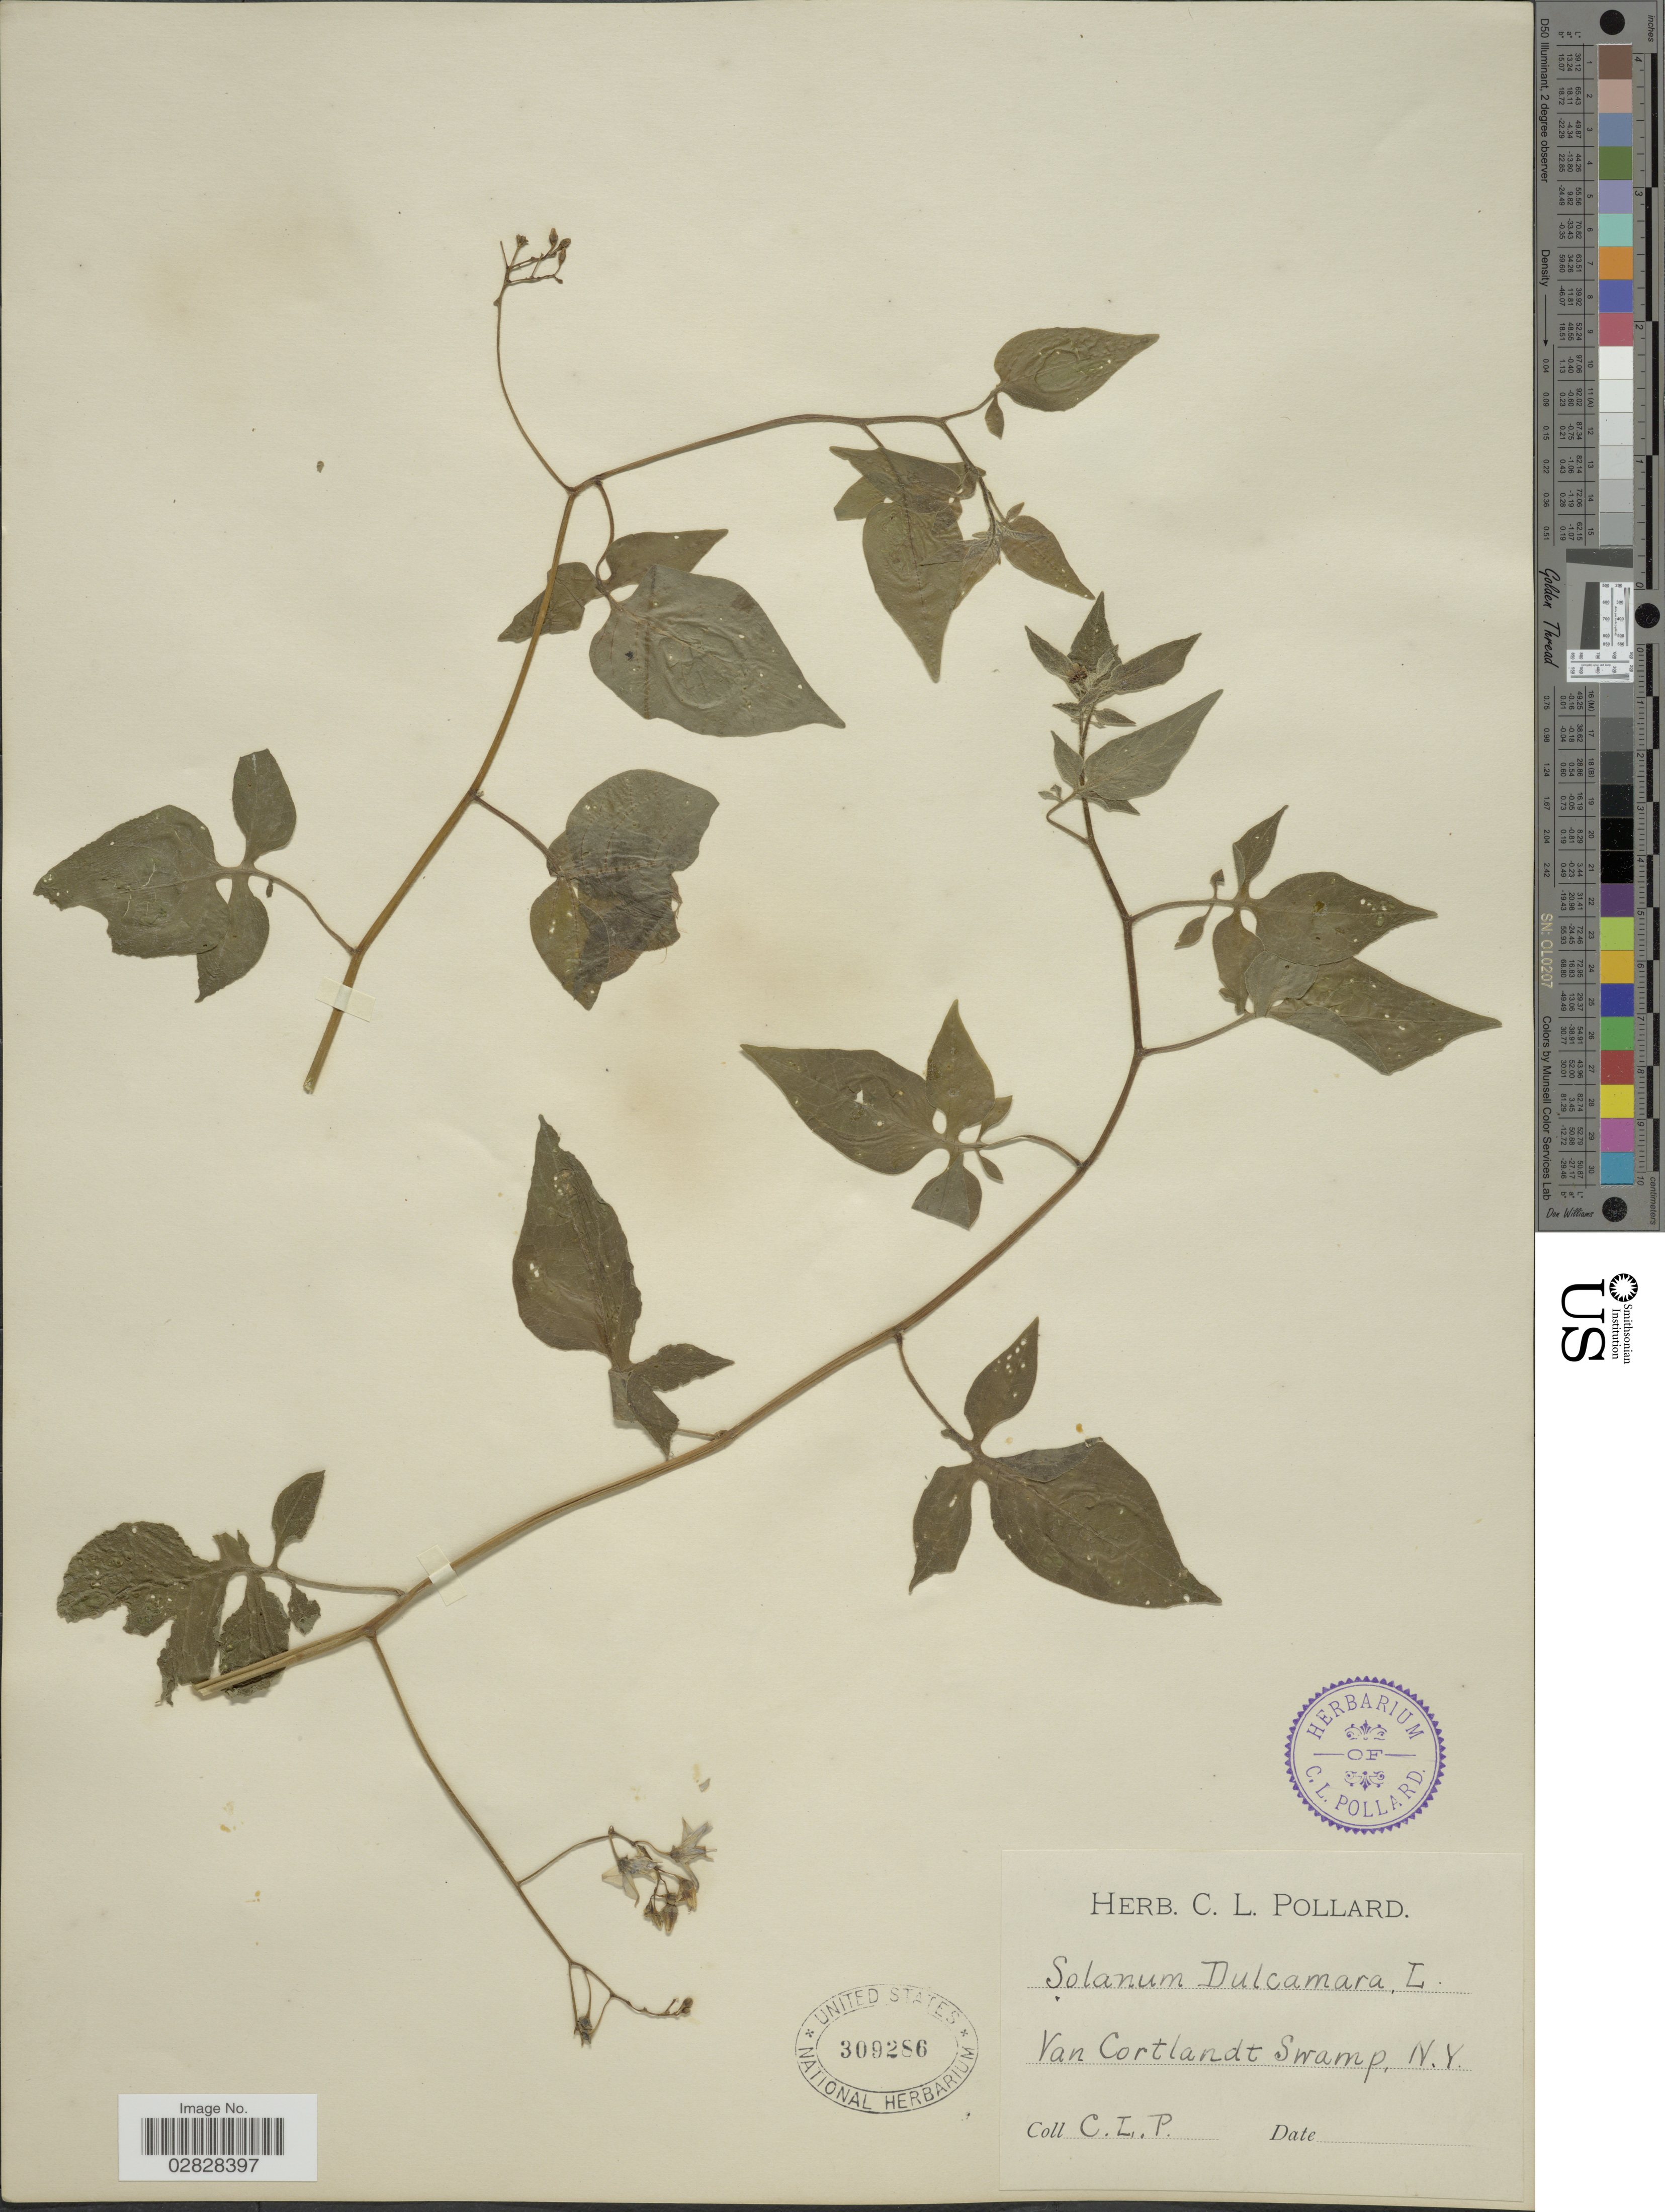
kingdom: Plantae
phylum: Tracheophyta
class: Magnoliopsida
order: Solanales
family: Solanaceae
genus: Solanum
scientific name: Solanum dulcamara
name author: L.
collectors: C. L. Pollard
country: United States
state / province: New York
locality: Van Cortlandt Swamp.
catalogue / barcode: US 309286